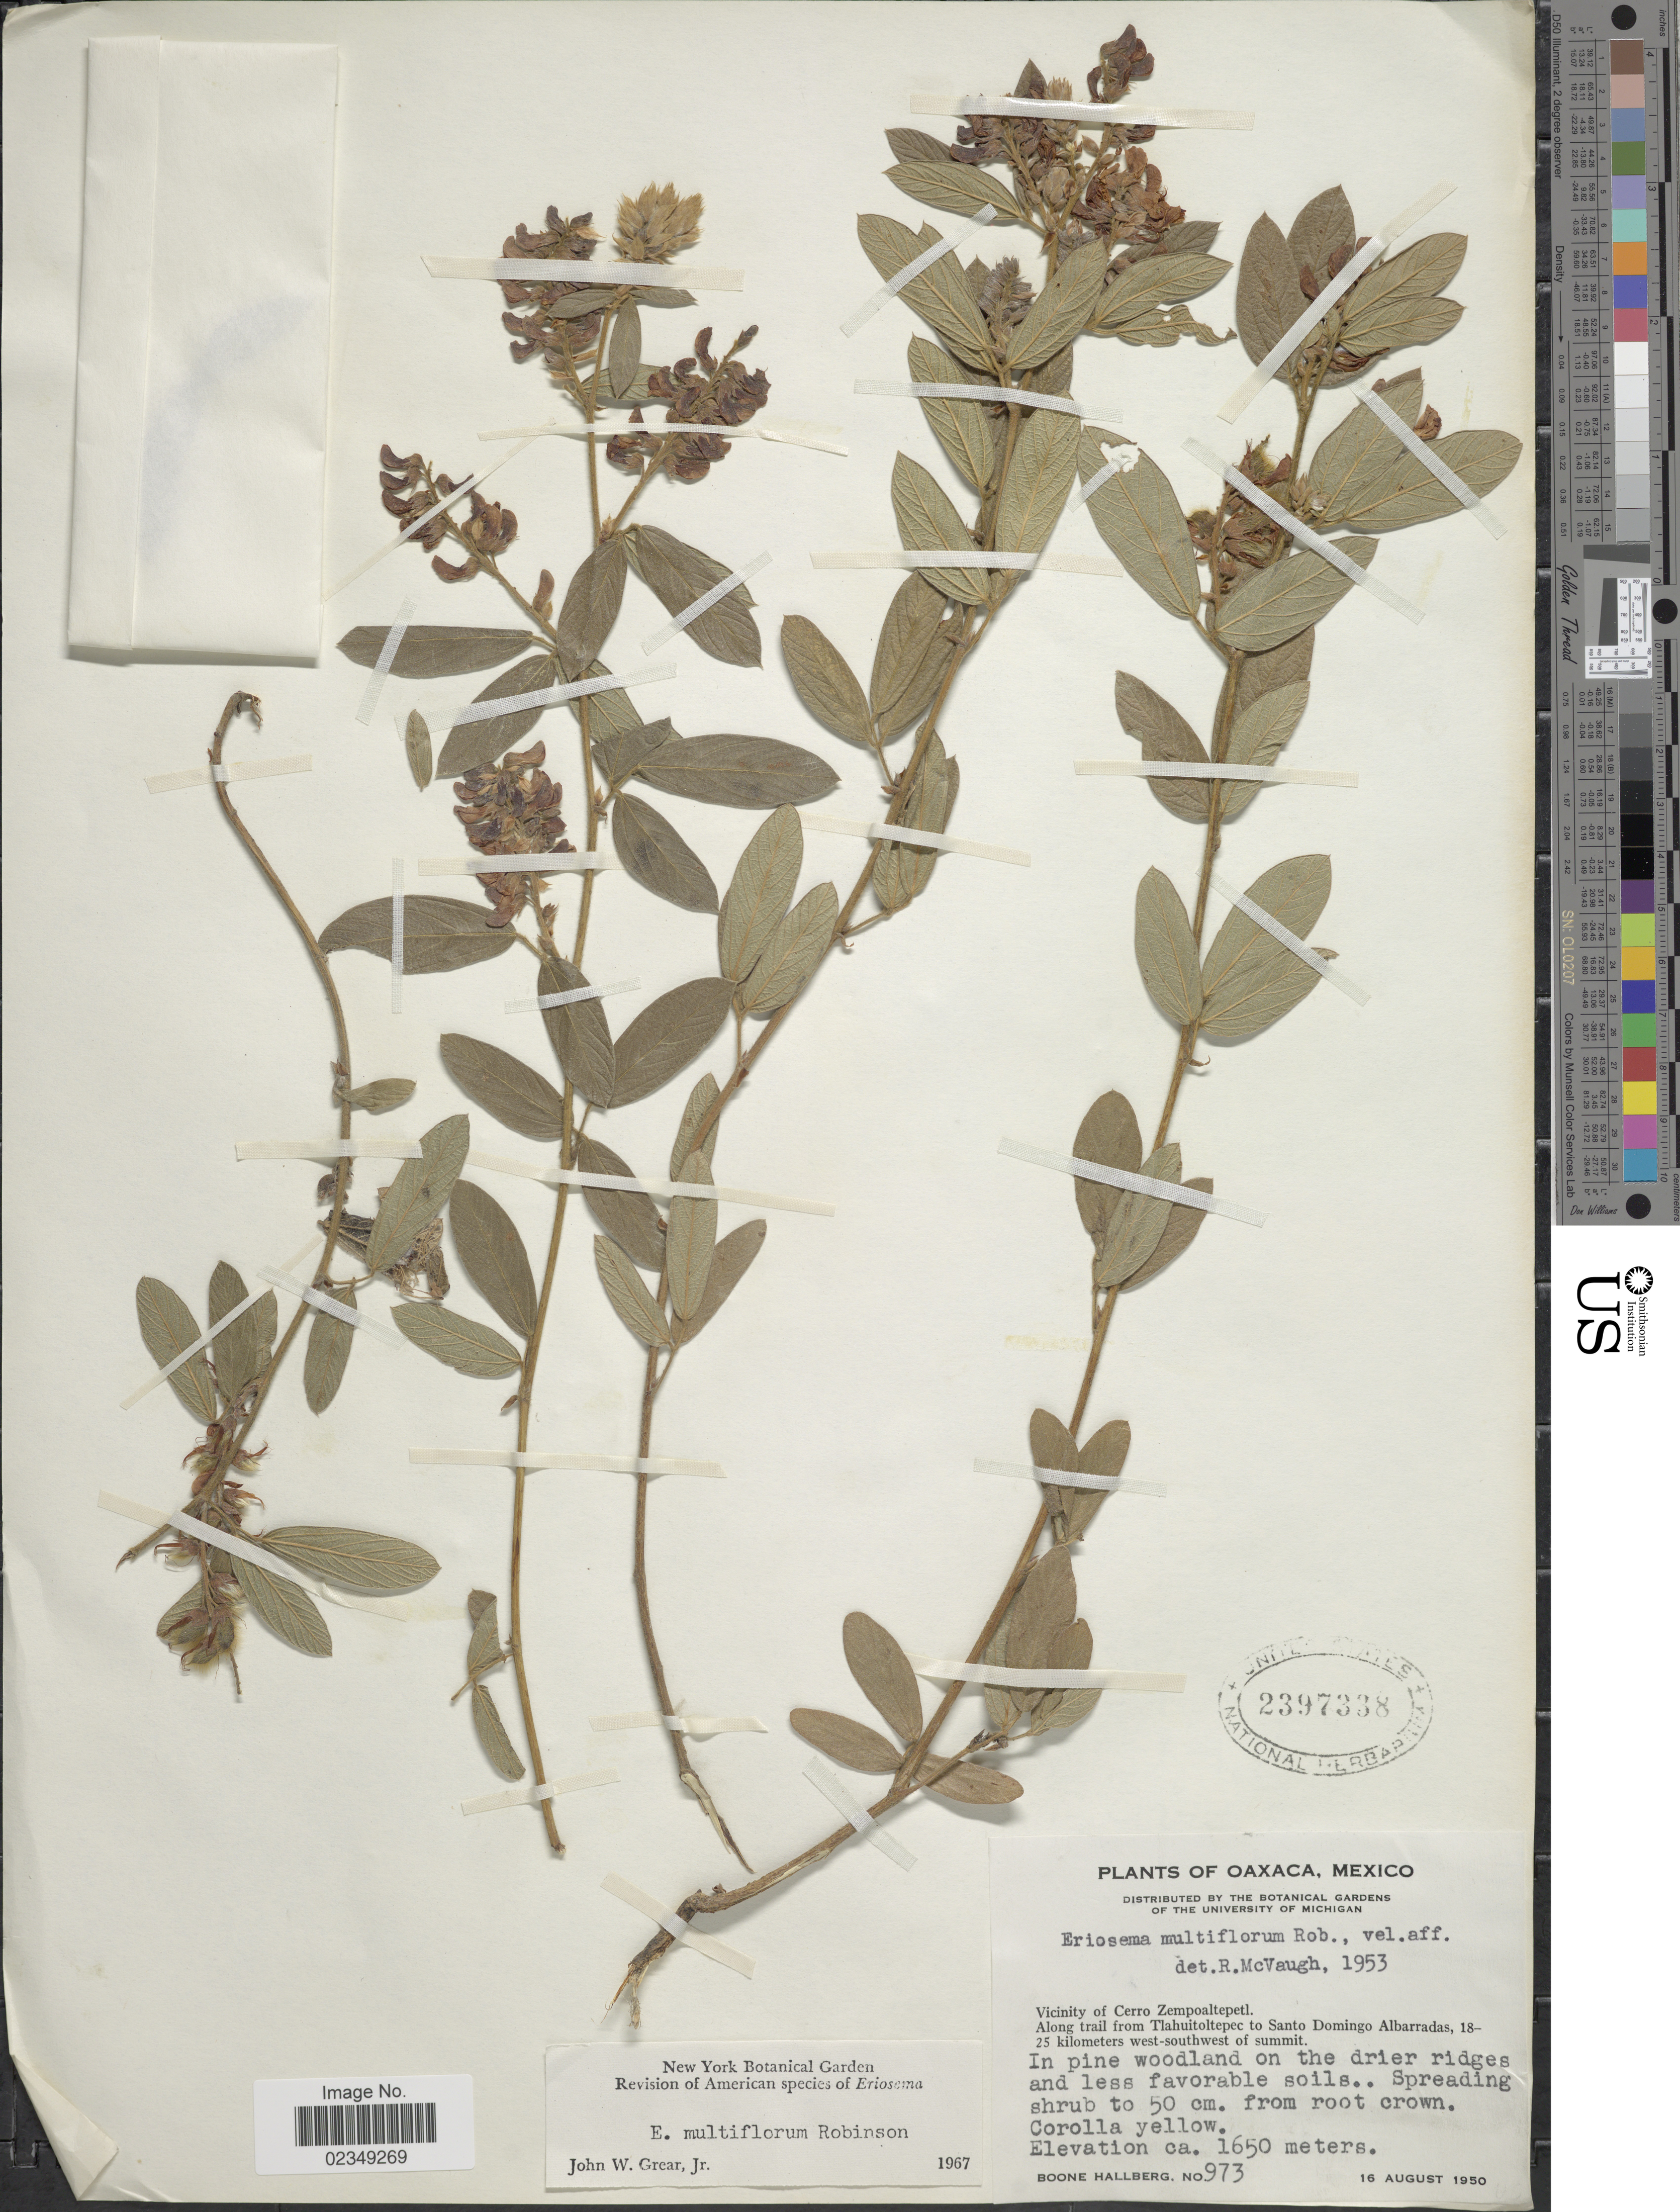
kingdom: Plantae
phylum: Tracheophyta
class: Magnoliopsida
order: Fabales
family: Fabaceae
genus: Eriosema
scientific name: Eriosema multiflorum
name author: B.L. Rob.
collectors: B. Hallberg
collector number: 973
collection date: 1950-08-16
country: Mexico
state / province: Oaxaca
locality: Vicinity of Cerro Zempoaltepetl. Along trail from Tlahuitoltepec to Santo Domingo Albarradas, 18-25 kilometers west-southwest of summit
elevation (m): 1650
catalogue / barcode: US 2397338